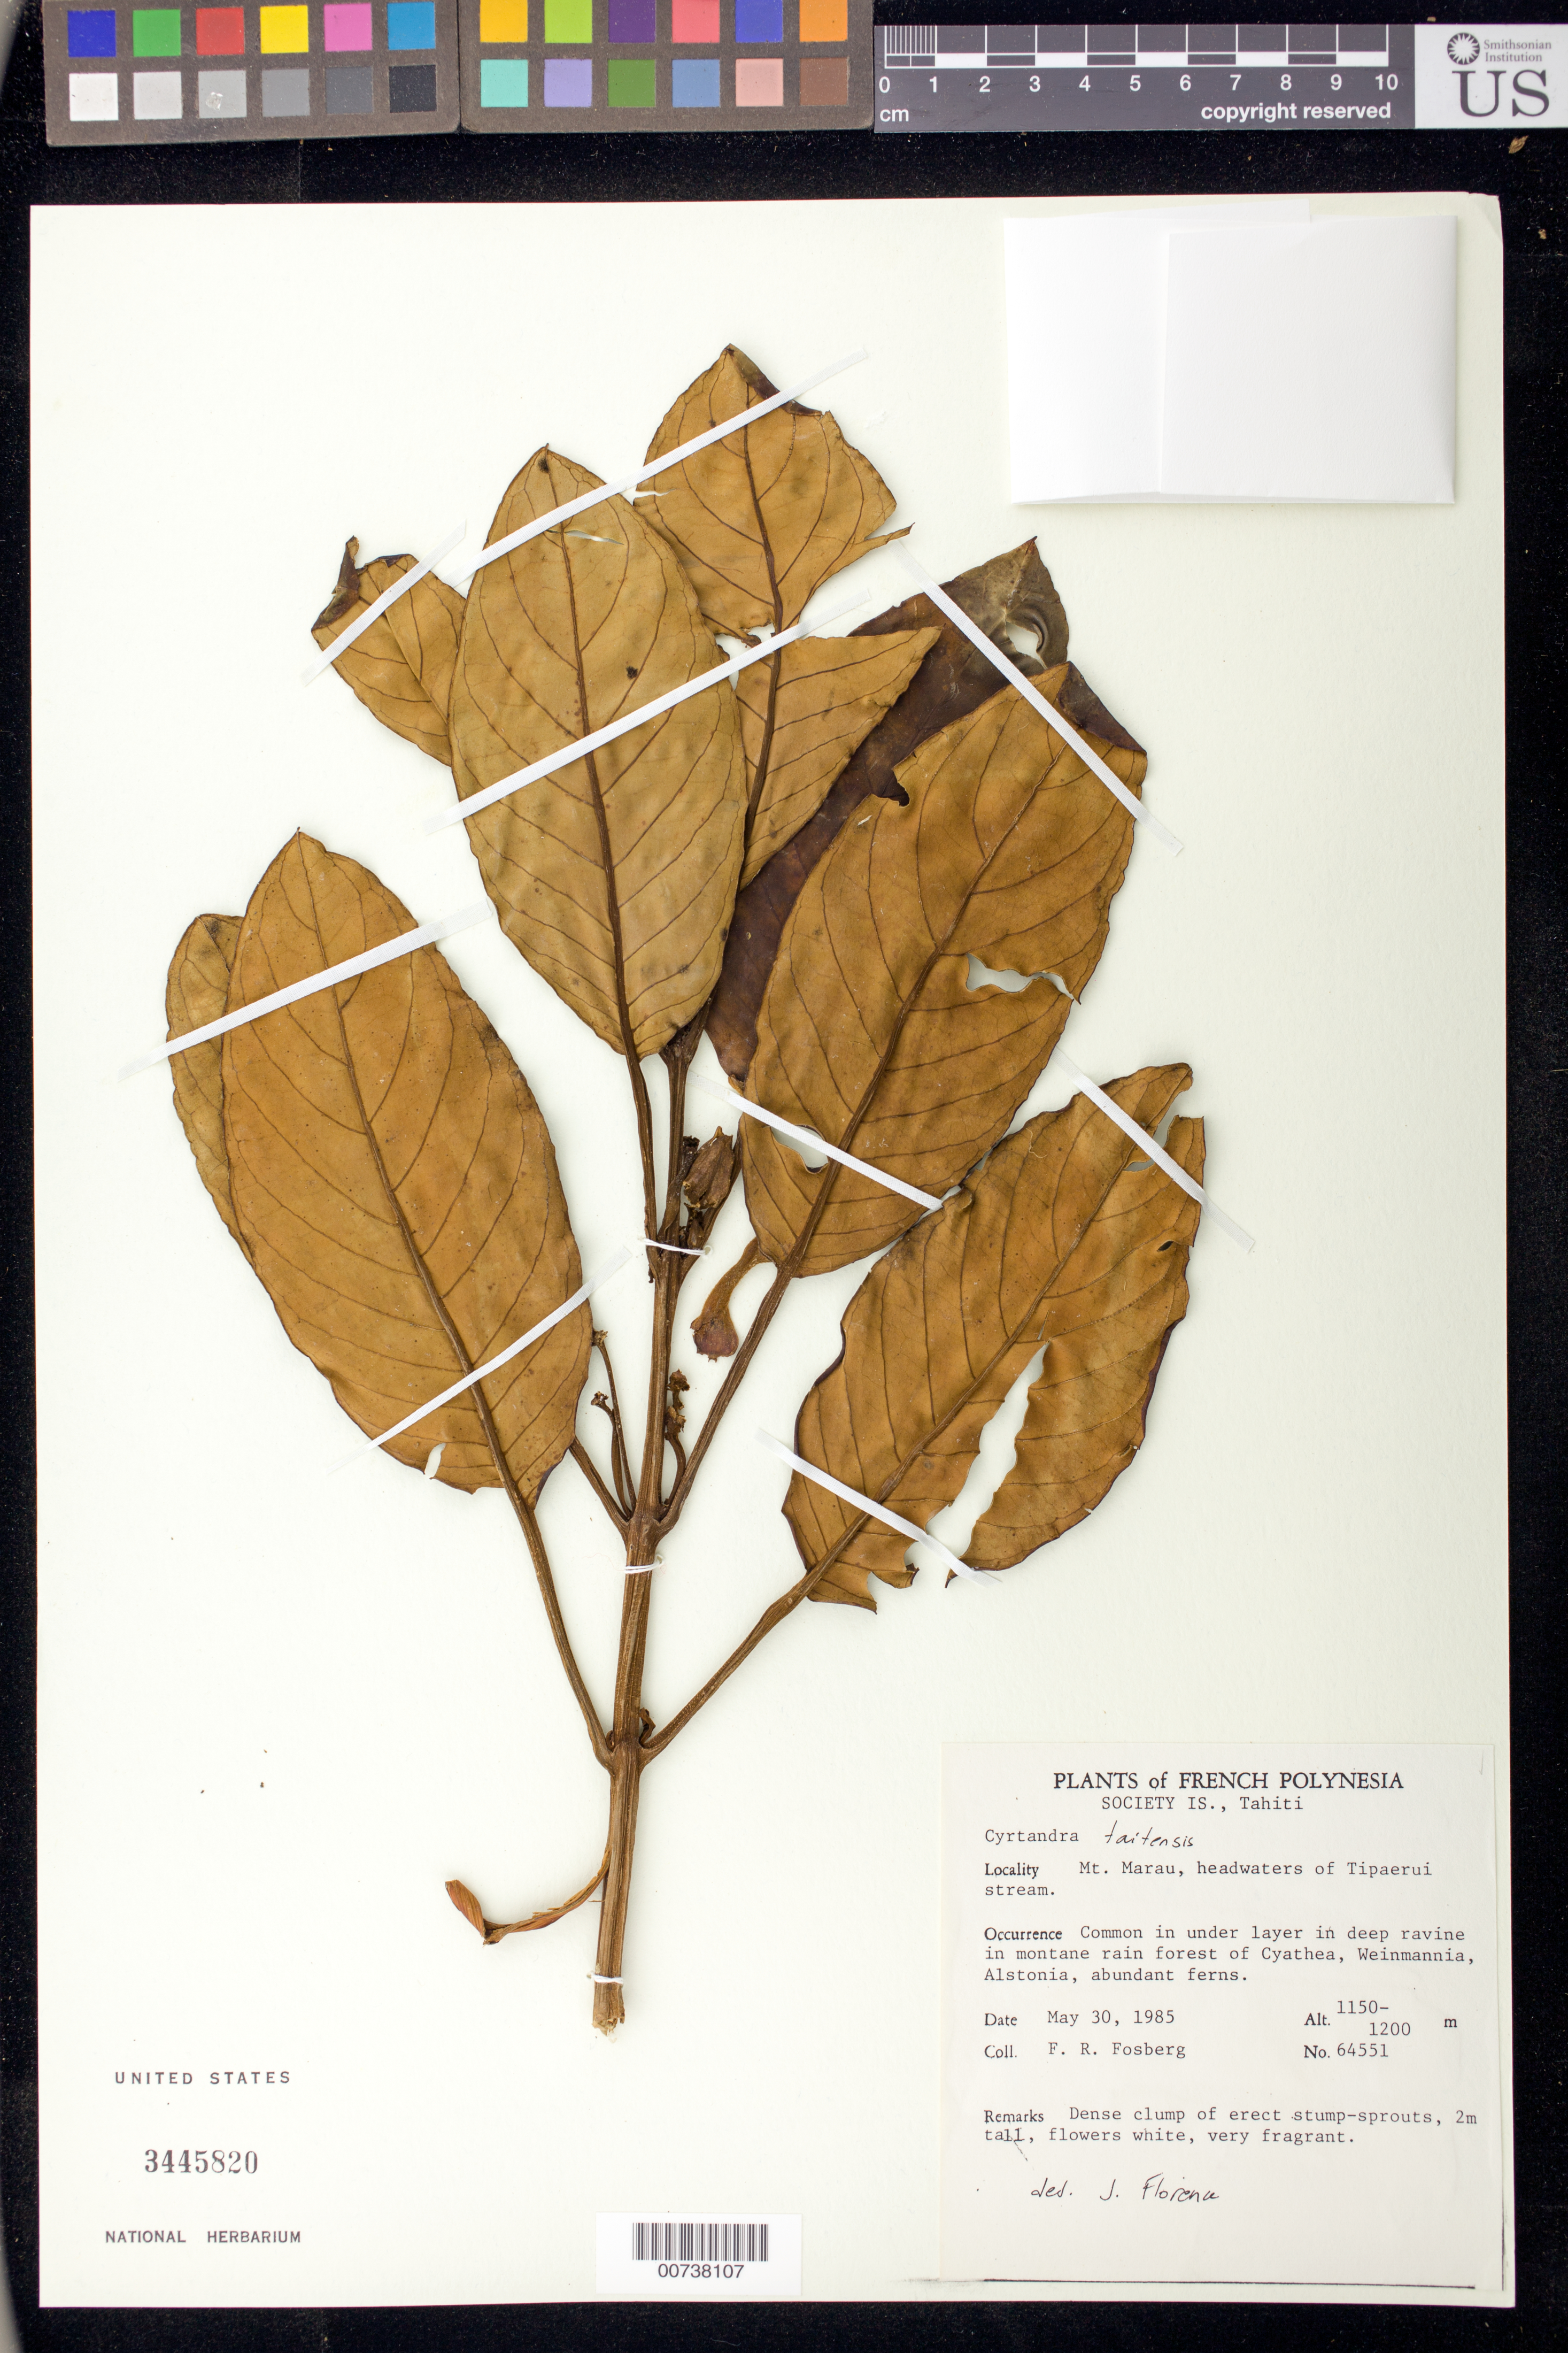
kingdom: Plantae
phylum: Tracheophyta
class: Magnoliopsida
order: Lamiales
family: Gesneriaceae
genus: Cyrtandra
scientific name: Cyrtandra taitensis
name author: W. Rich ex A. Gray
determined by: Florence, J.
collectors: F. R. Fosberg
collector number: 64551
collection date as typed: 30 May 1985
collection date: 1985-05-30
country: French Polynesia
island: Tahiti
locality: Mt. Marau, headwaters of Tipaerui stream.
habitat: Common in under layer in deep ravine in montane rain forest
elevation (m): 1150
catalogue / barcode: US 3445820